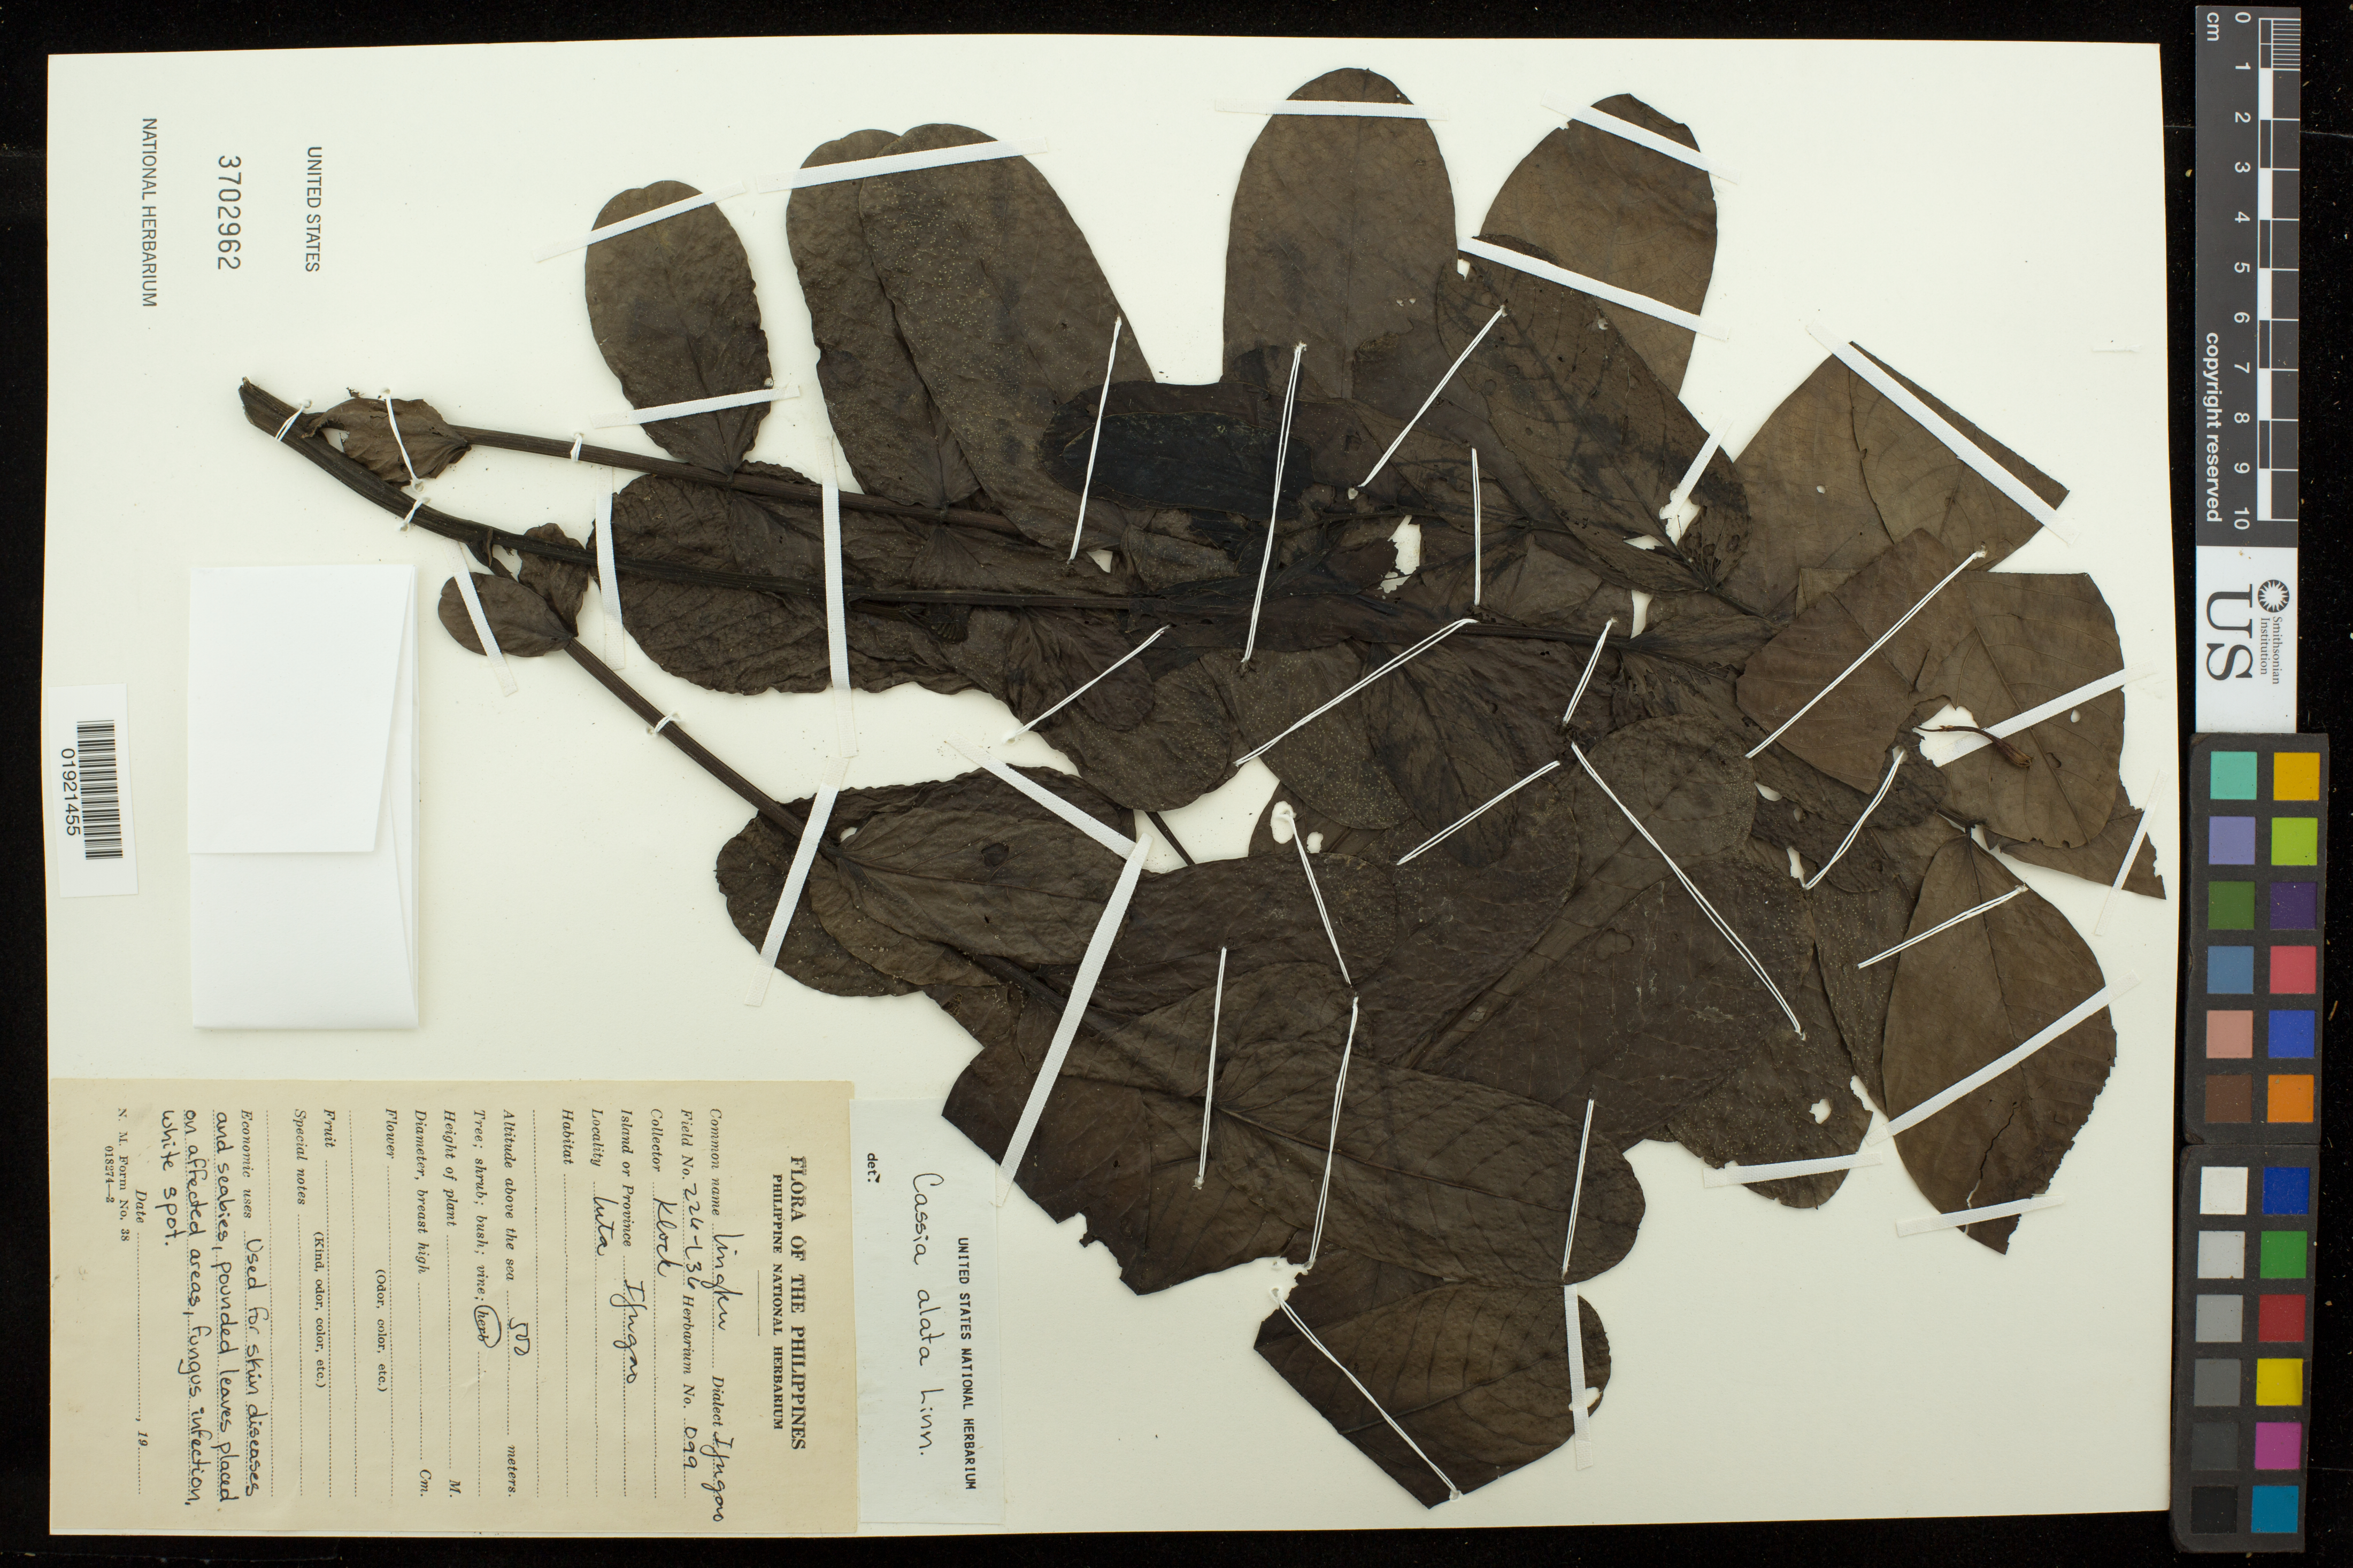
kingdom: Plantae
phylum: Tracheophyta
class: Magnoliopsida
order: Fabales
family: Fabaceae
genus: Cassia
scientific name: Cassia alata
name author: L.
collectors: Klock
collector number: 226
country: Philippines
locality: Ifugao, Luta.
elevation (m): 500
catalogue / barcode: US 3702962